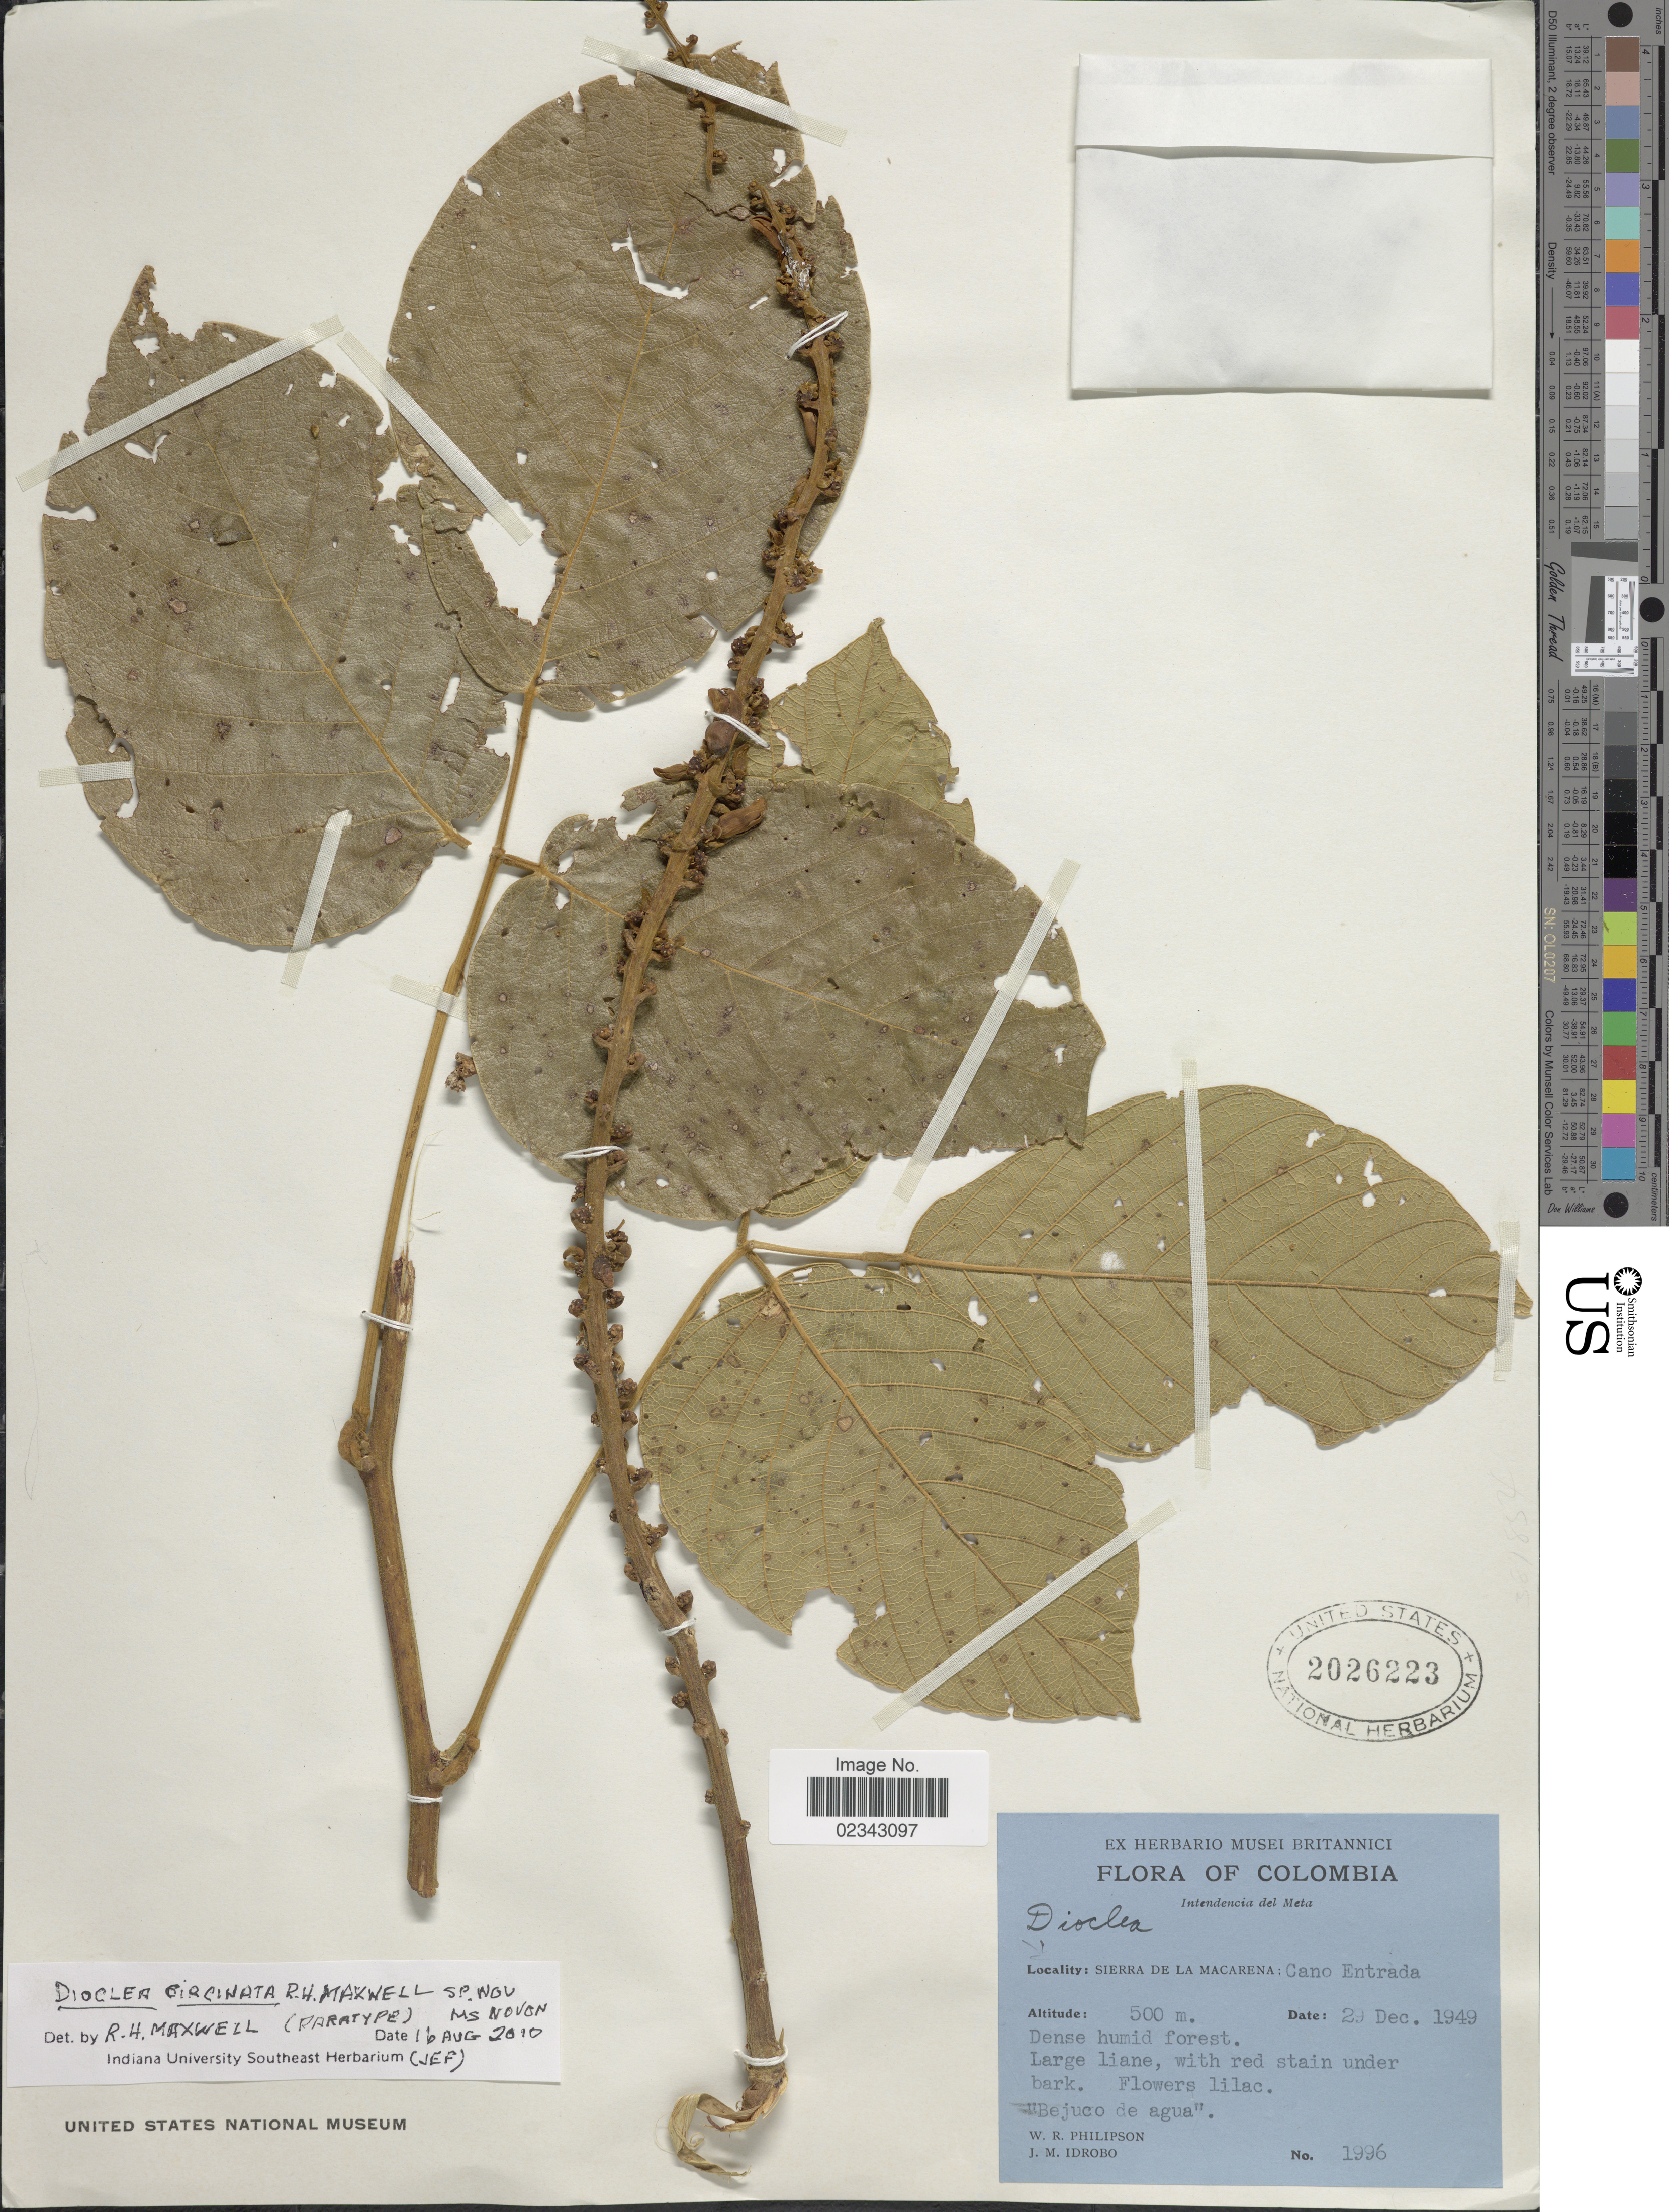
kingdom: Plantae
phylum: Tracheophyta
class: Magnoliopsida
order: Fabales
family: Fabaceae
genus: Macropsychanthus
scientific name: Macropsychanthus circinatus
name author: (R.H. Maxwell) L.P. Queiroz & Snak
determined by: Strong, Mark T., (BOT), Smithsonian Institution - National Museum of Natural History (UNITED STATES)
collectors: W. R. Philipson & J. M. Idrobo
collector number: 1996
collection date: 1949-12-29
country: Colombia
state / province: Meta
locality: Intendencia del Meta, Sierra De La Macarena; Cano Entrada, Dense humid forest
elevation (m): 500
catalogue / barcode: US 2026223